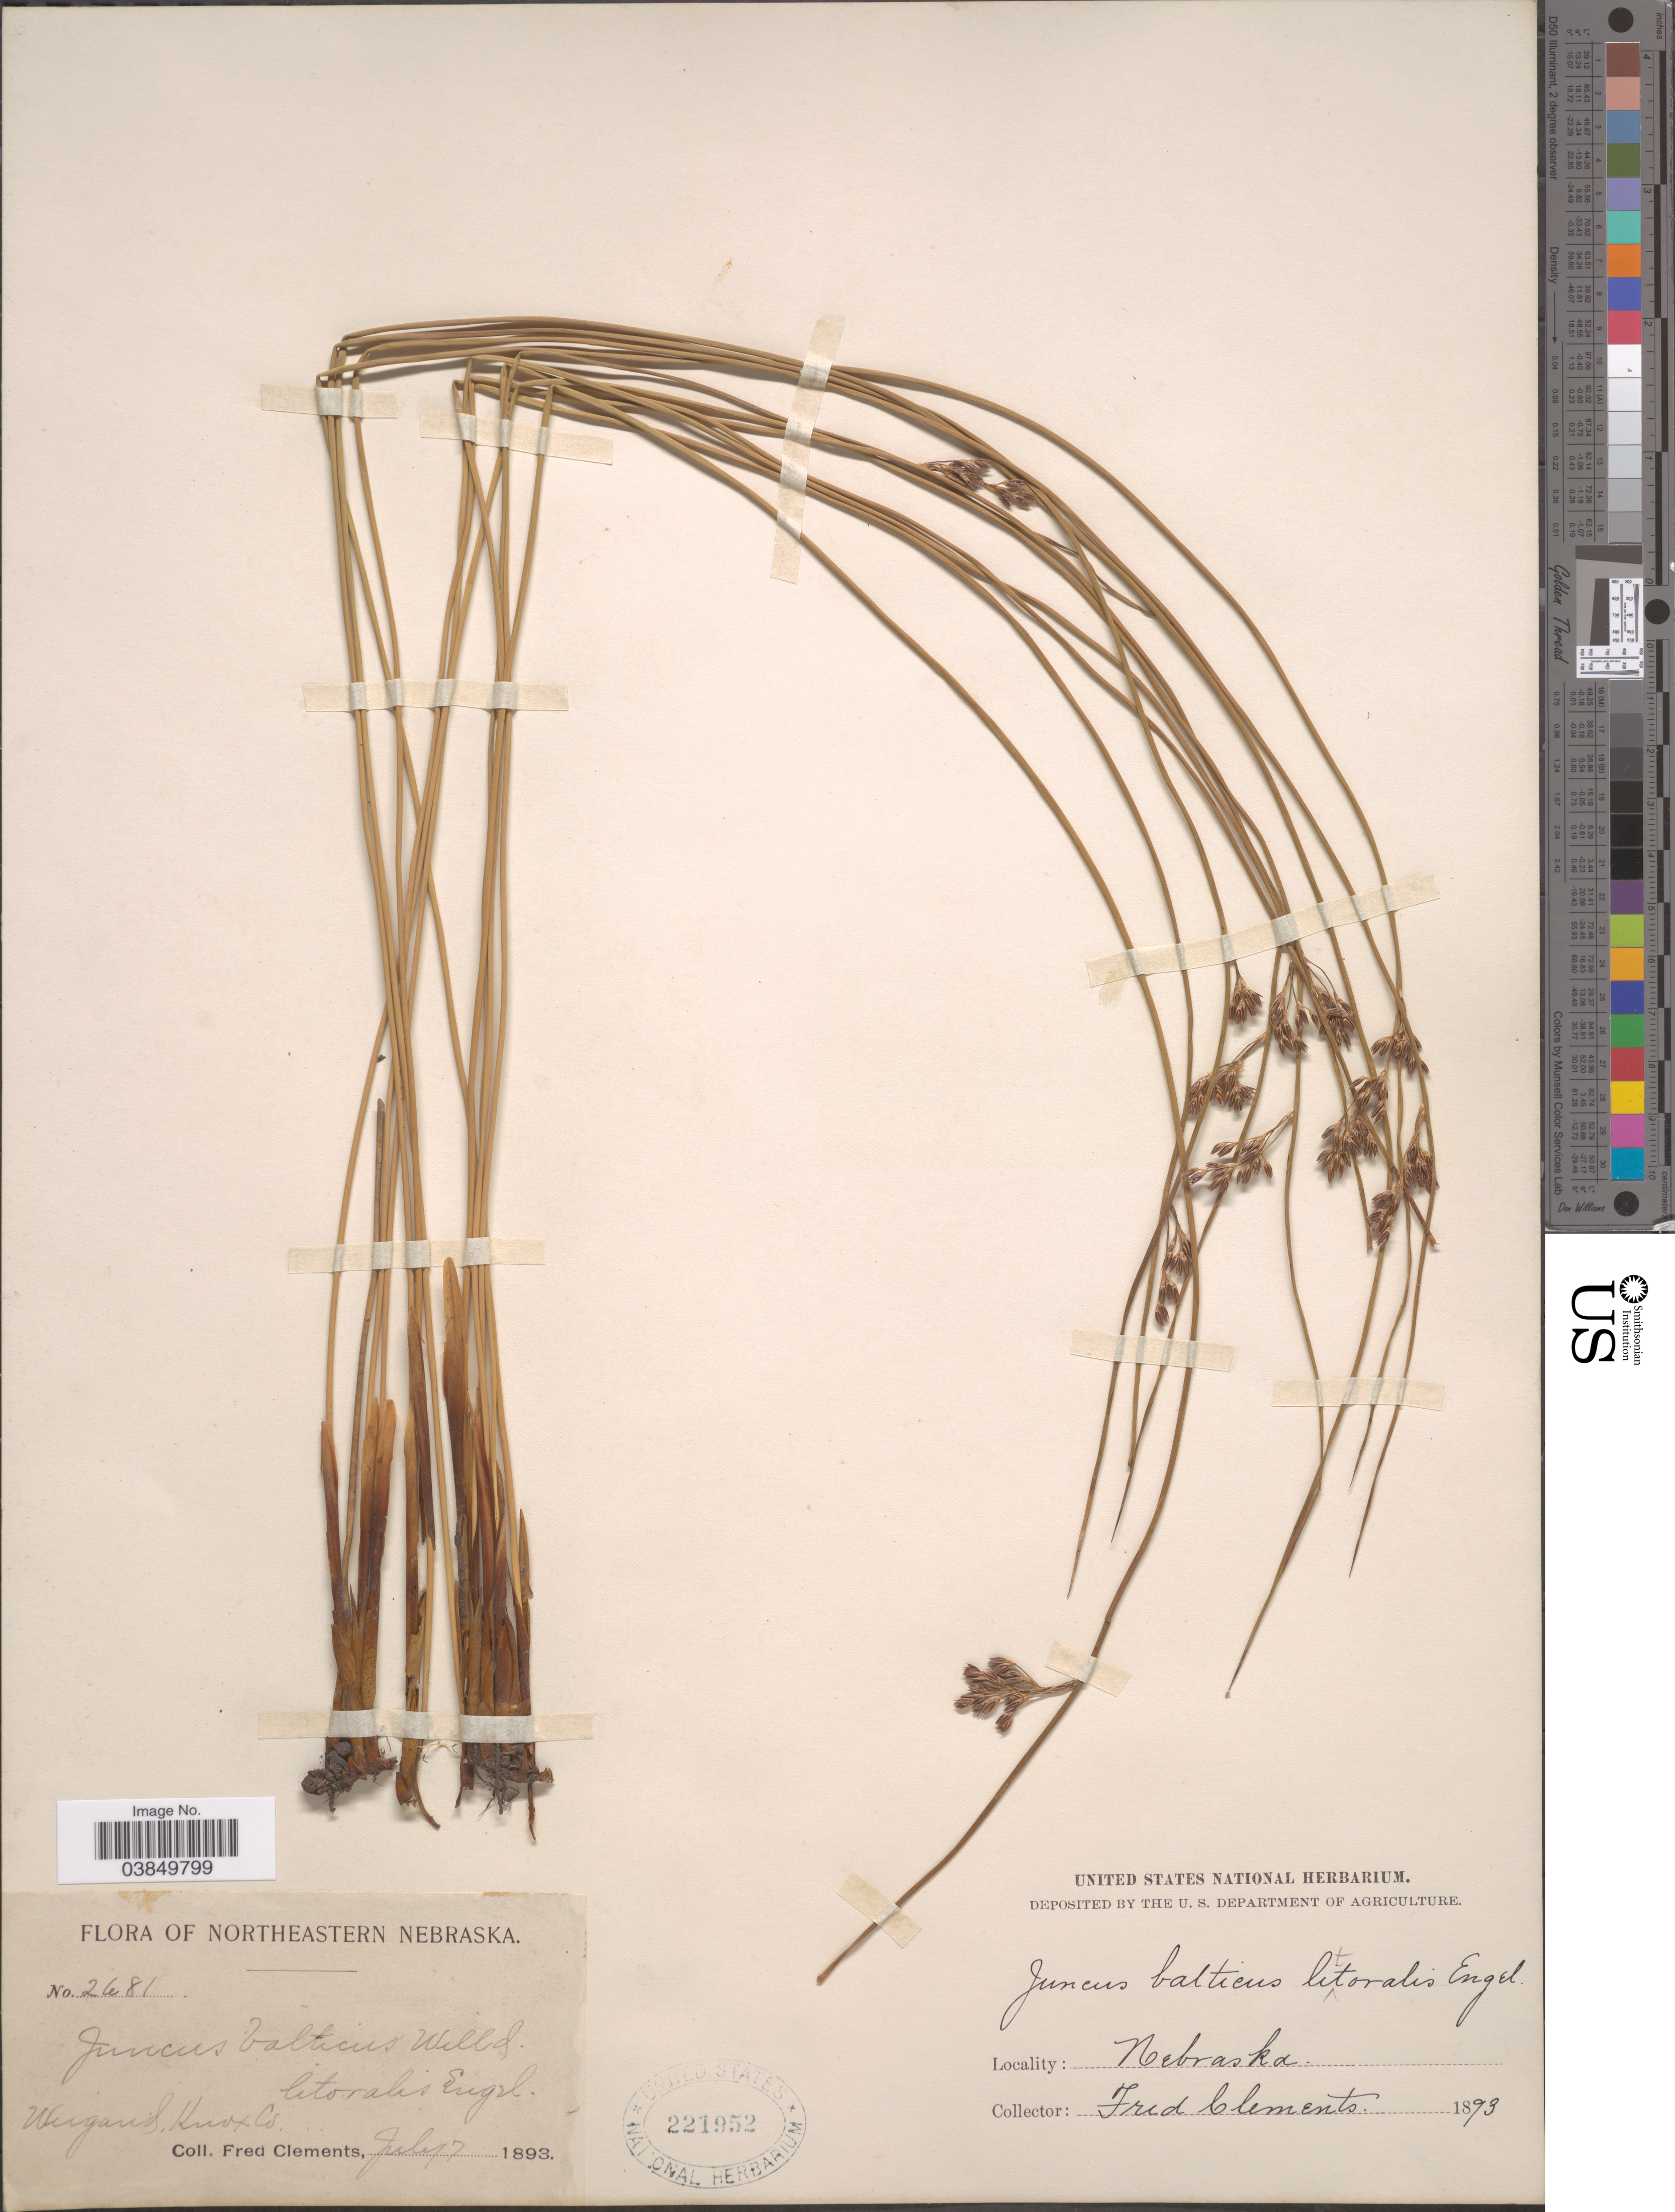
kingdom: Plantae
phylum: Tracheophyta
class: Liliopsida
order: Poales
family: Juncaceae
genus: Juncus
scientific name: Juncus balticus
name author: Willd.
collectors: F. Clements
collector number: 2681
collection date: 1893-07-07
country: United States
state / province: Nebraska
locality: Northeastern Nebraska. Weigard, Knox Co.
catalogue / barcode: US 221952